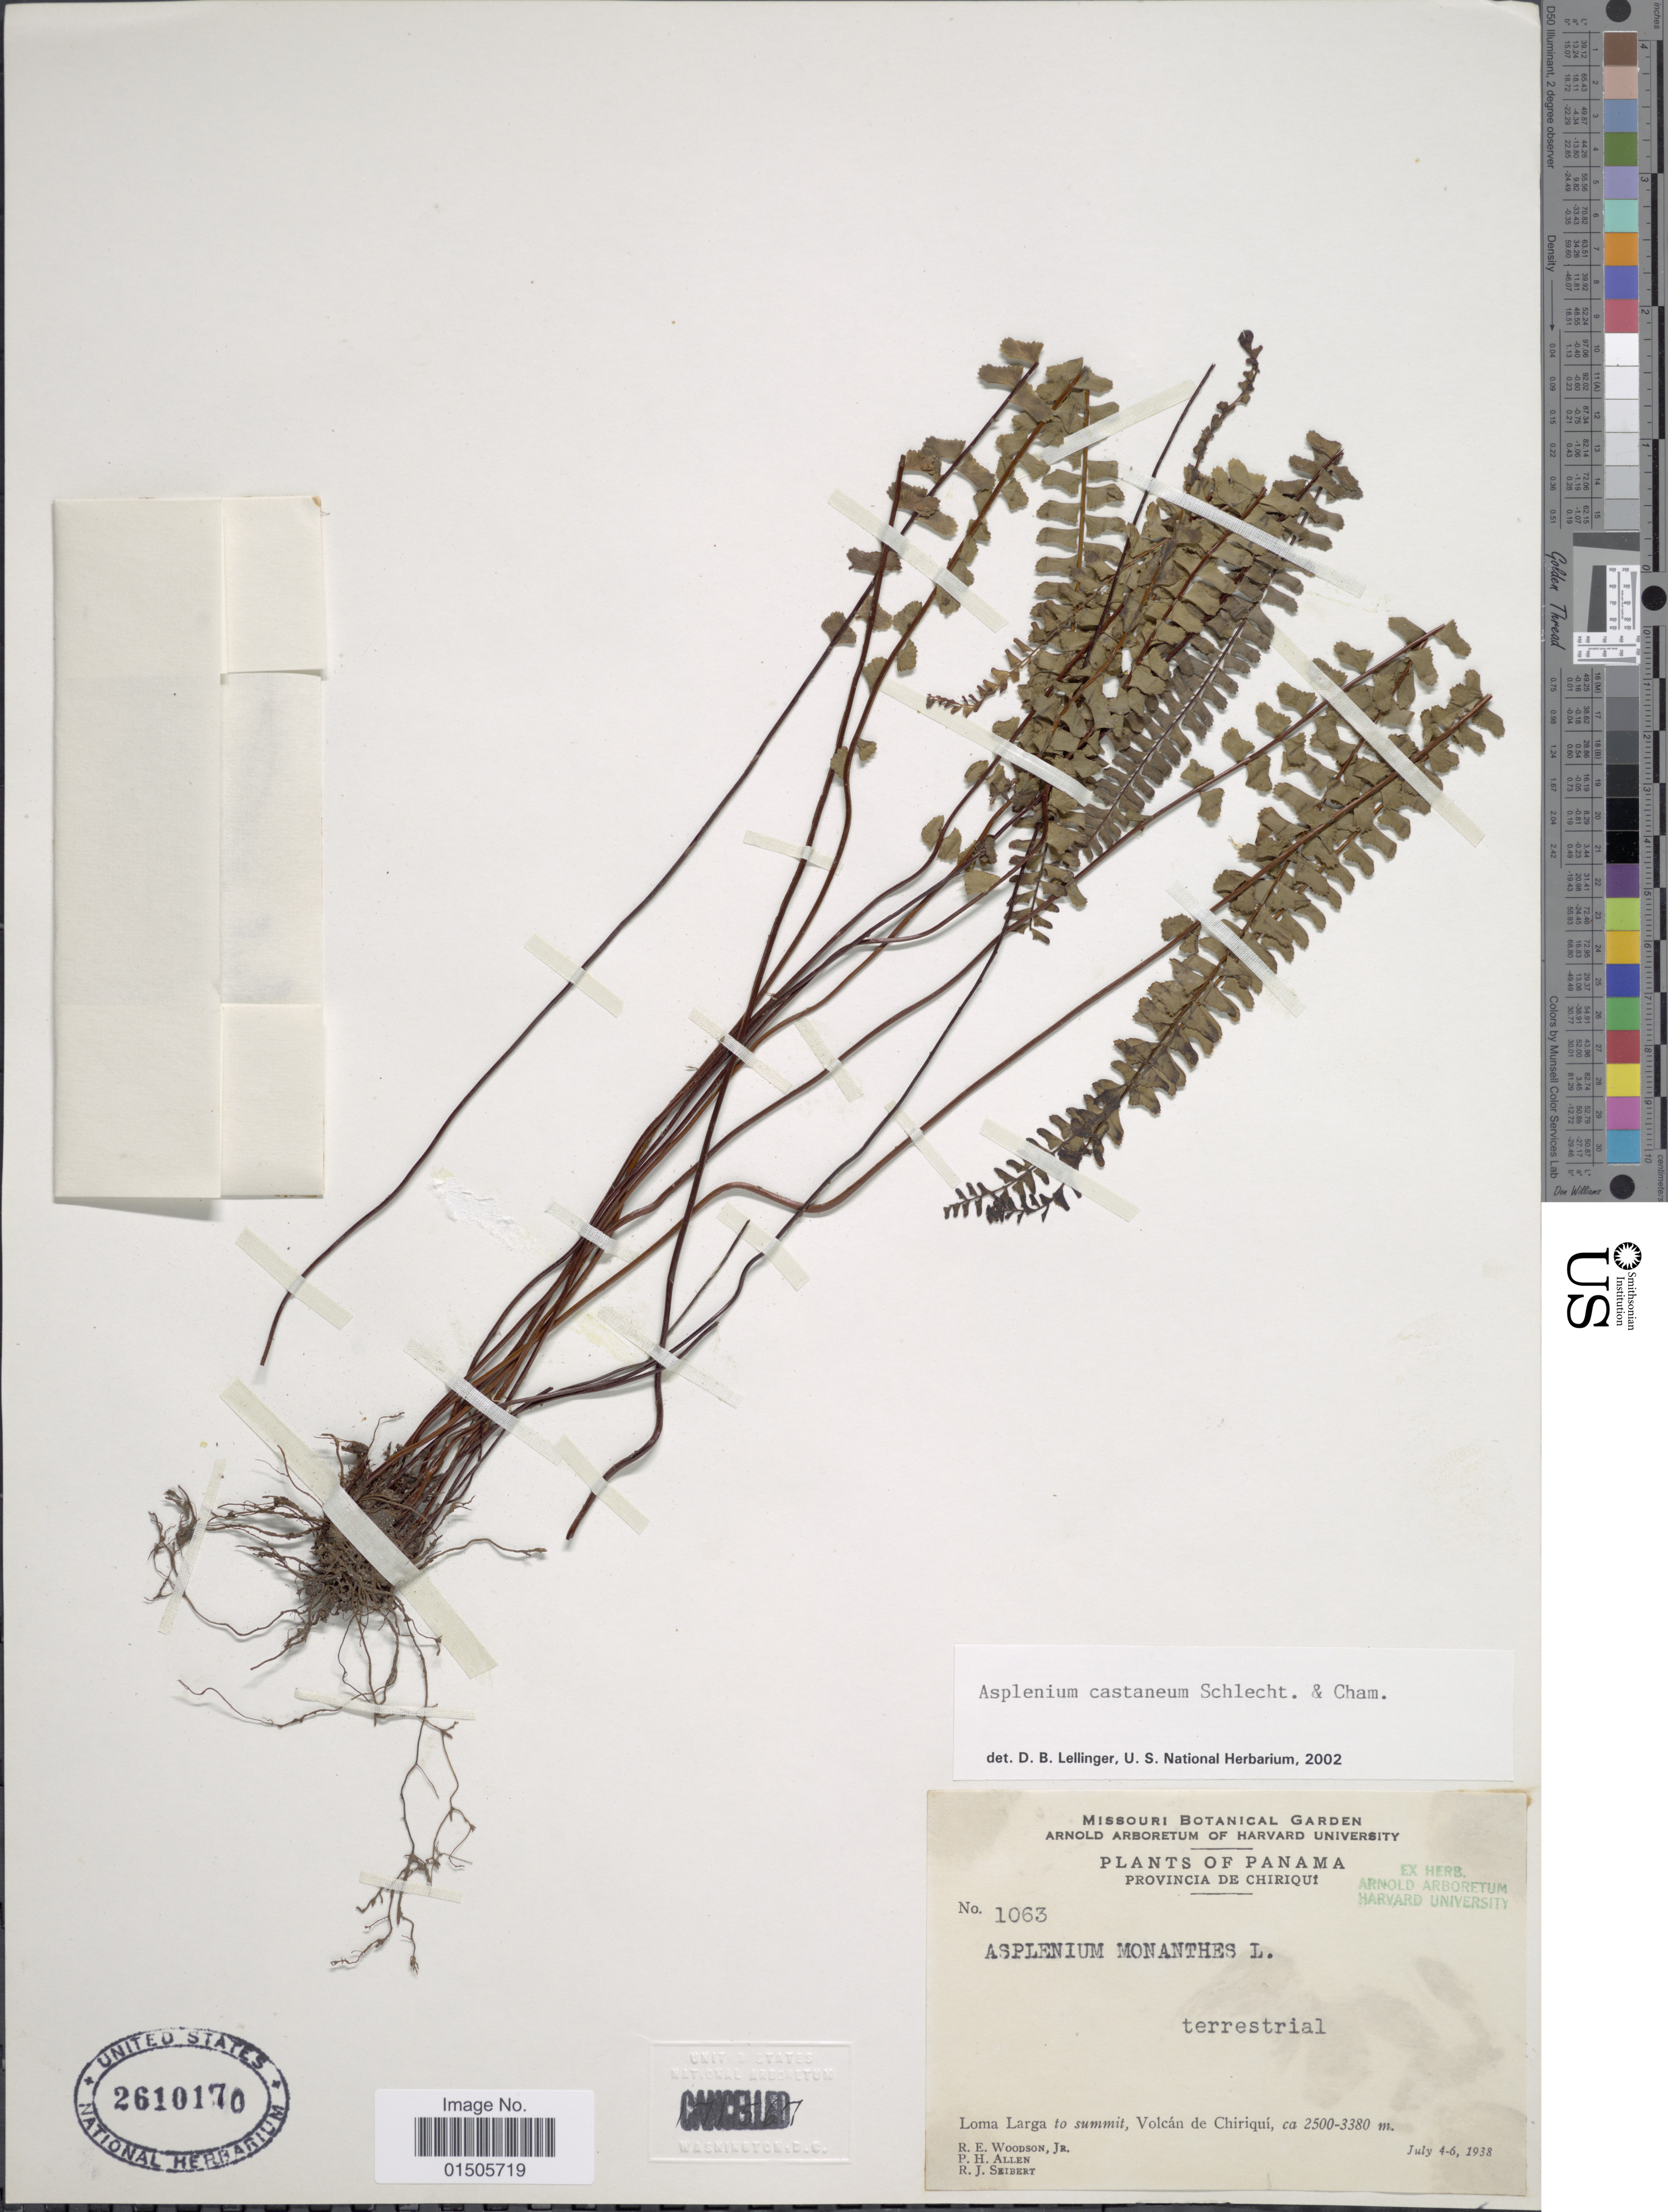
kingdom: Plantae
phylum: Tracheophyta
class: Polypodiopsida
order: Polypodiales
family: Aspleniaceae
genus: Asplenium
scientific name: Asplenium castaneum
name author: Schltdl. & Cham.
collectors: R. E. Woodson, P. H. Allen & R. J. Seibert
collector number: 1063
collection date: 1938-07-04/1938-07-06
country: Panama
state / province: Chiriqui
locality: Loma Larga to summit, Volcan de Chiriqui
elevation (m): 2500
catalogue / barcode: US 2610170